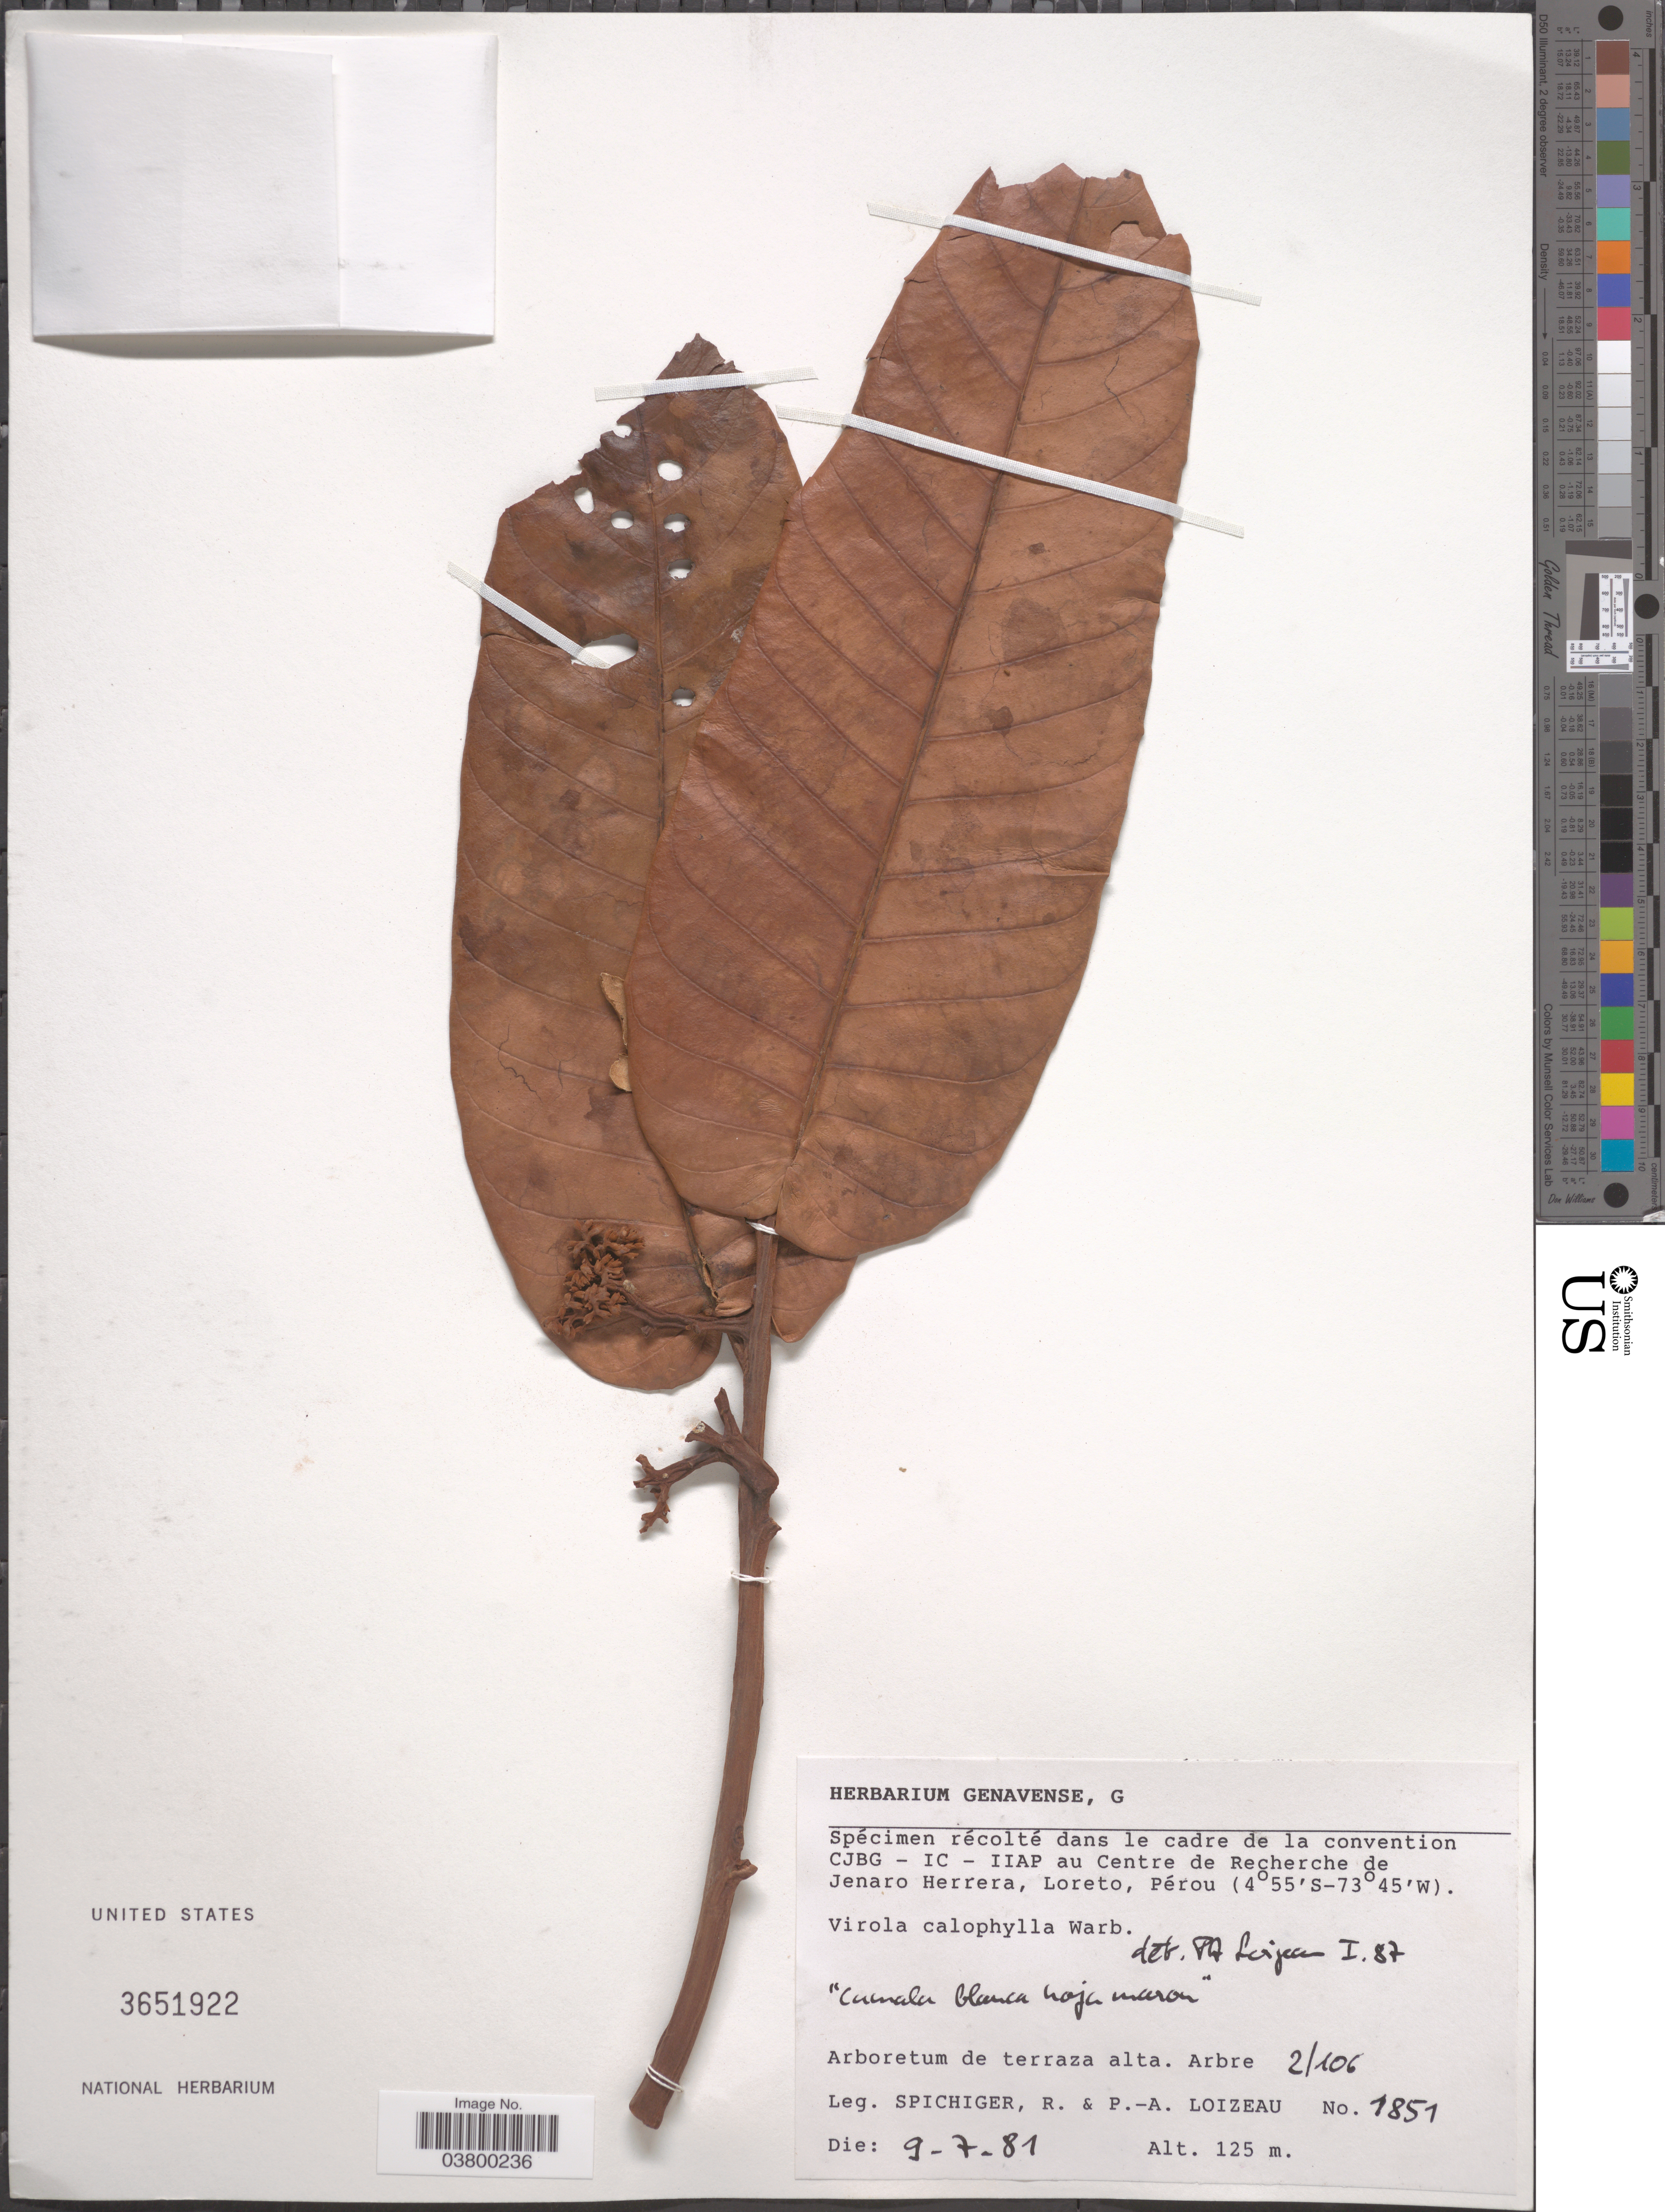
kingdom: Plantae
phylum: Tracheophyta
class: Magnoliopsida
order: Magnoliales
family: Myristicaceae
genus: Virola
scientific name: Virola calophylla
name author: (Spruce) Warb.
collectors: R. Spichiger & P. Loizeau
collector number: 1851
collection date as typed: Transcribed d/m/y: 9/7/81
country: Peru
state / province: Loreto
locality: Centre de Recherche de Jenaro Herrera, Pérou. Arboretum de terraza alta. Arbre 2/106.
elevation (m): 125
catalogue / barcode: US 3651922